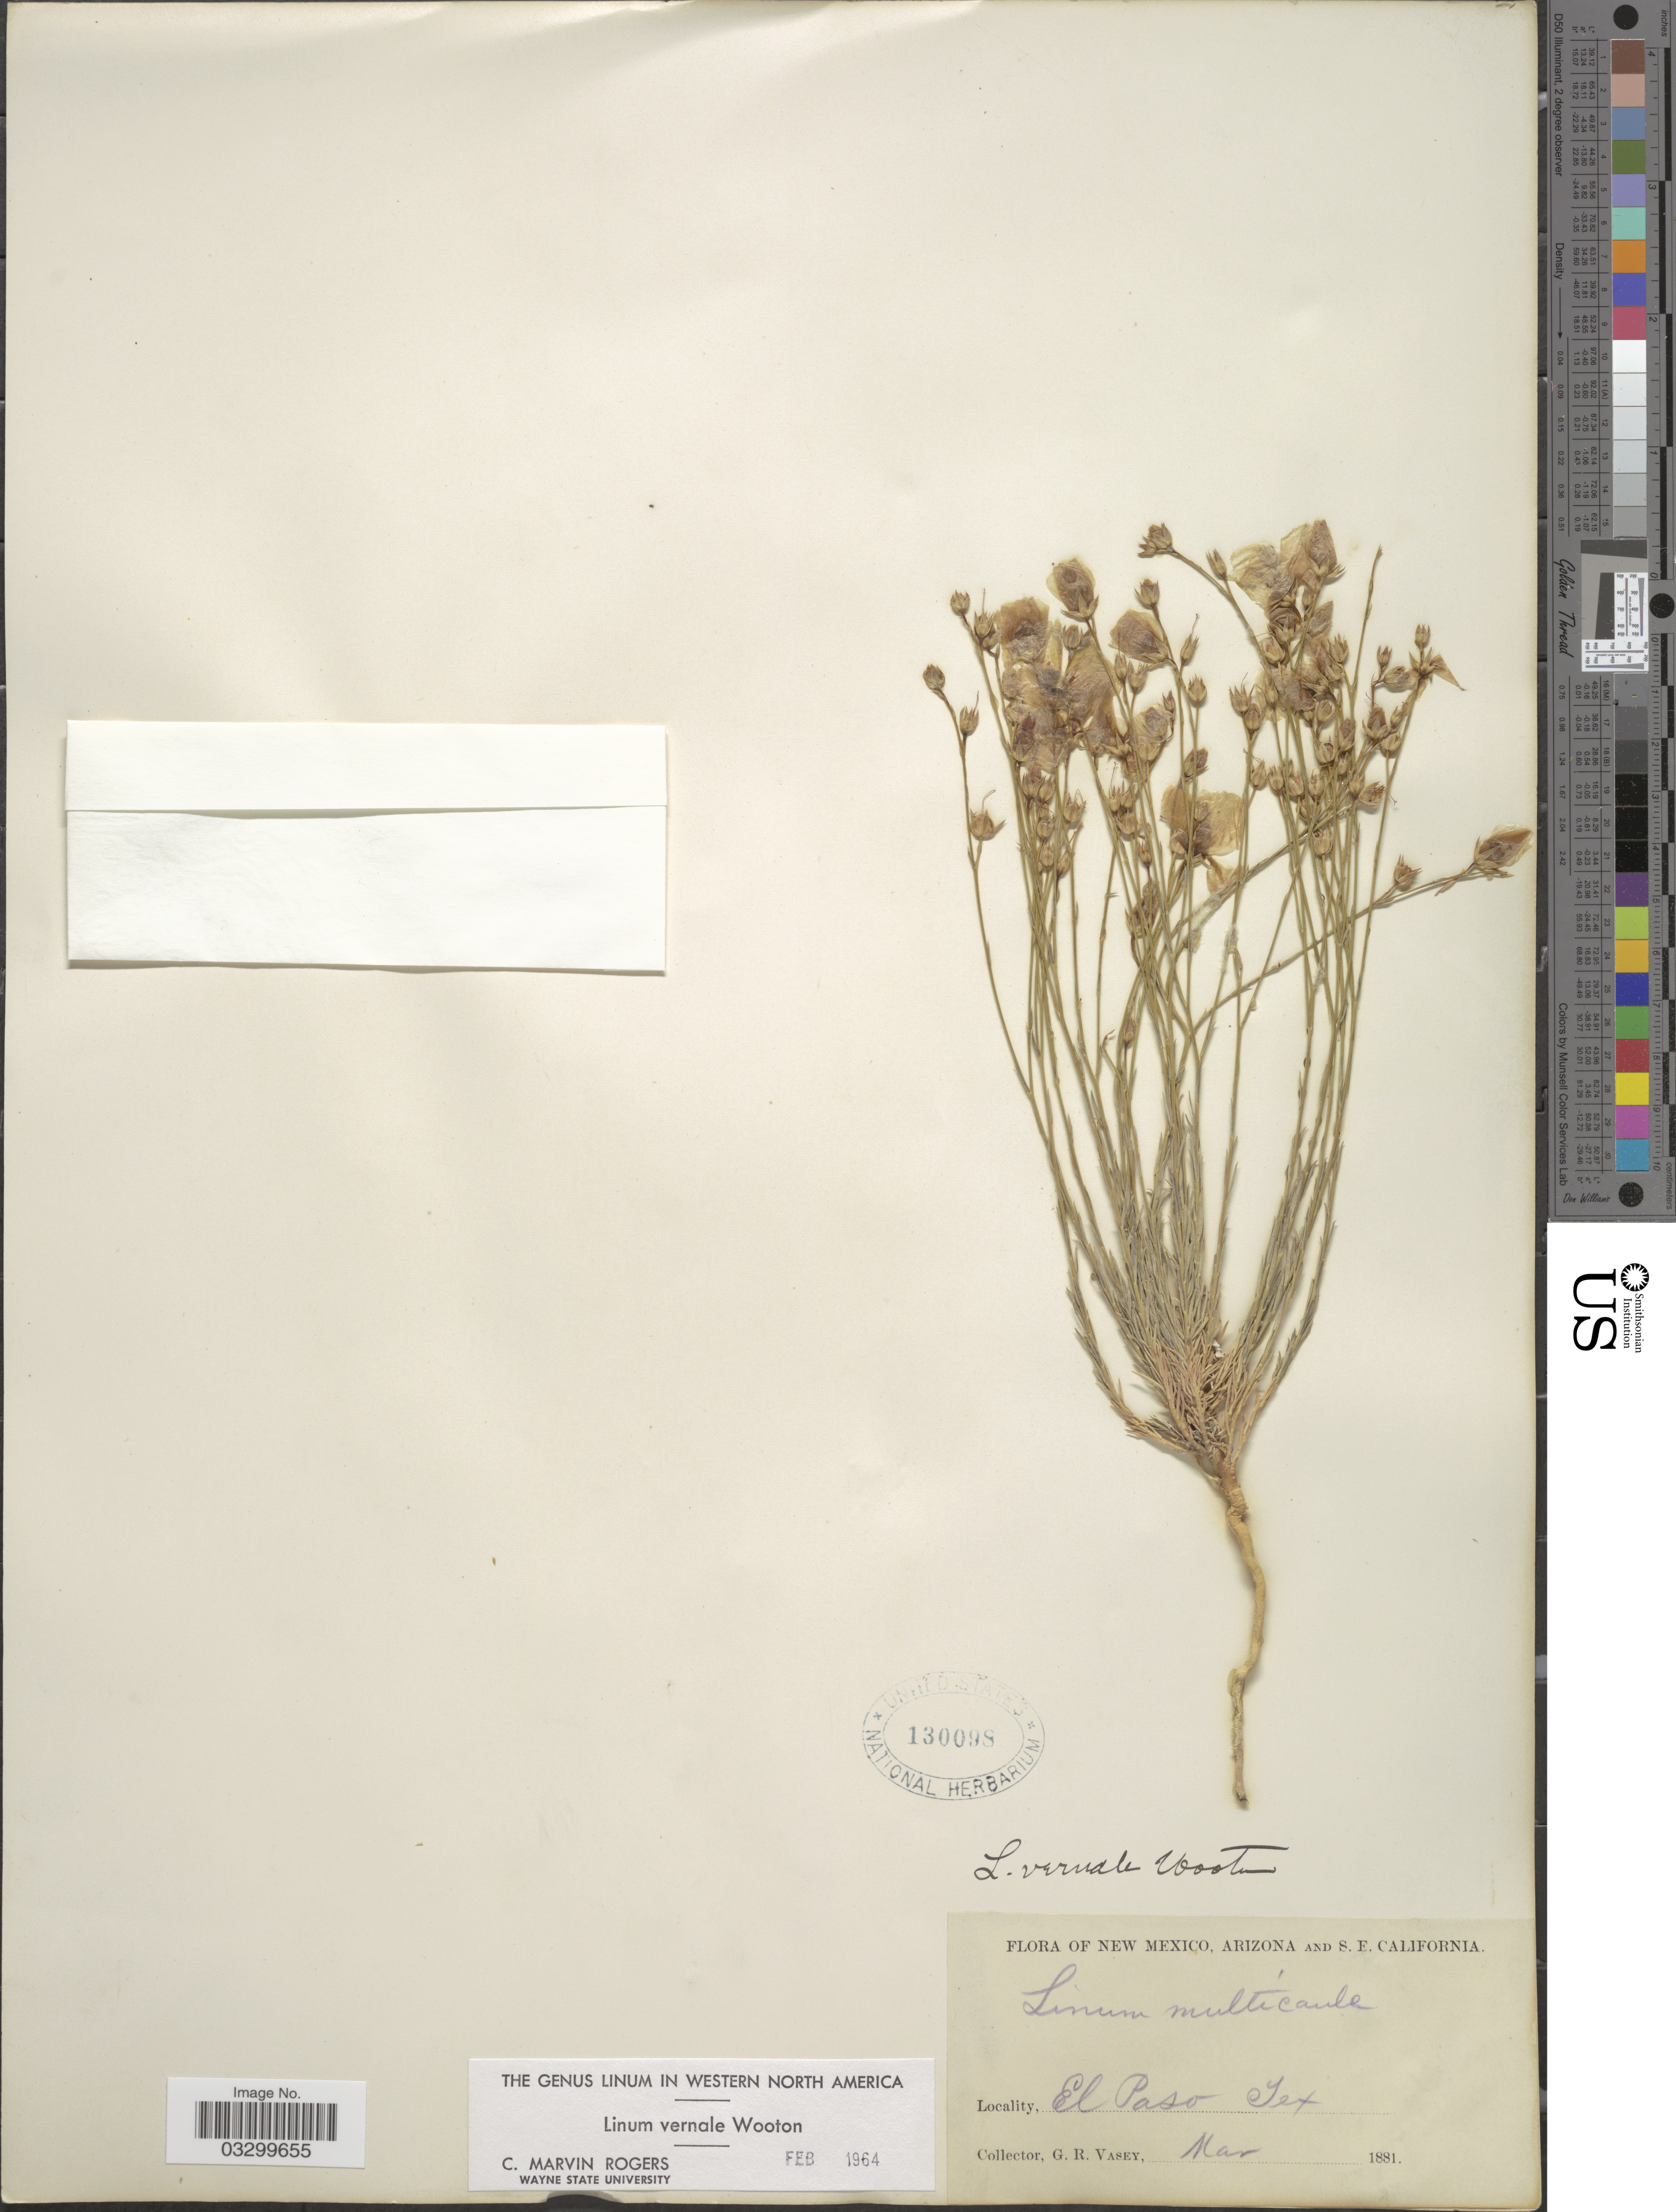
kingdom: Plantae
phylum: Tracheophyta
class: Magnoliopsida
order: Malpighiales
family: Linaceae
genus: Linum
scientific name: Linum vernale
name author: Wooton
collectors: G. R. Vasey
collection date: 1881-03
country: United States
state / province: Texas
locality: El Paso.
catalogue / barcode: US 130098